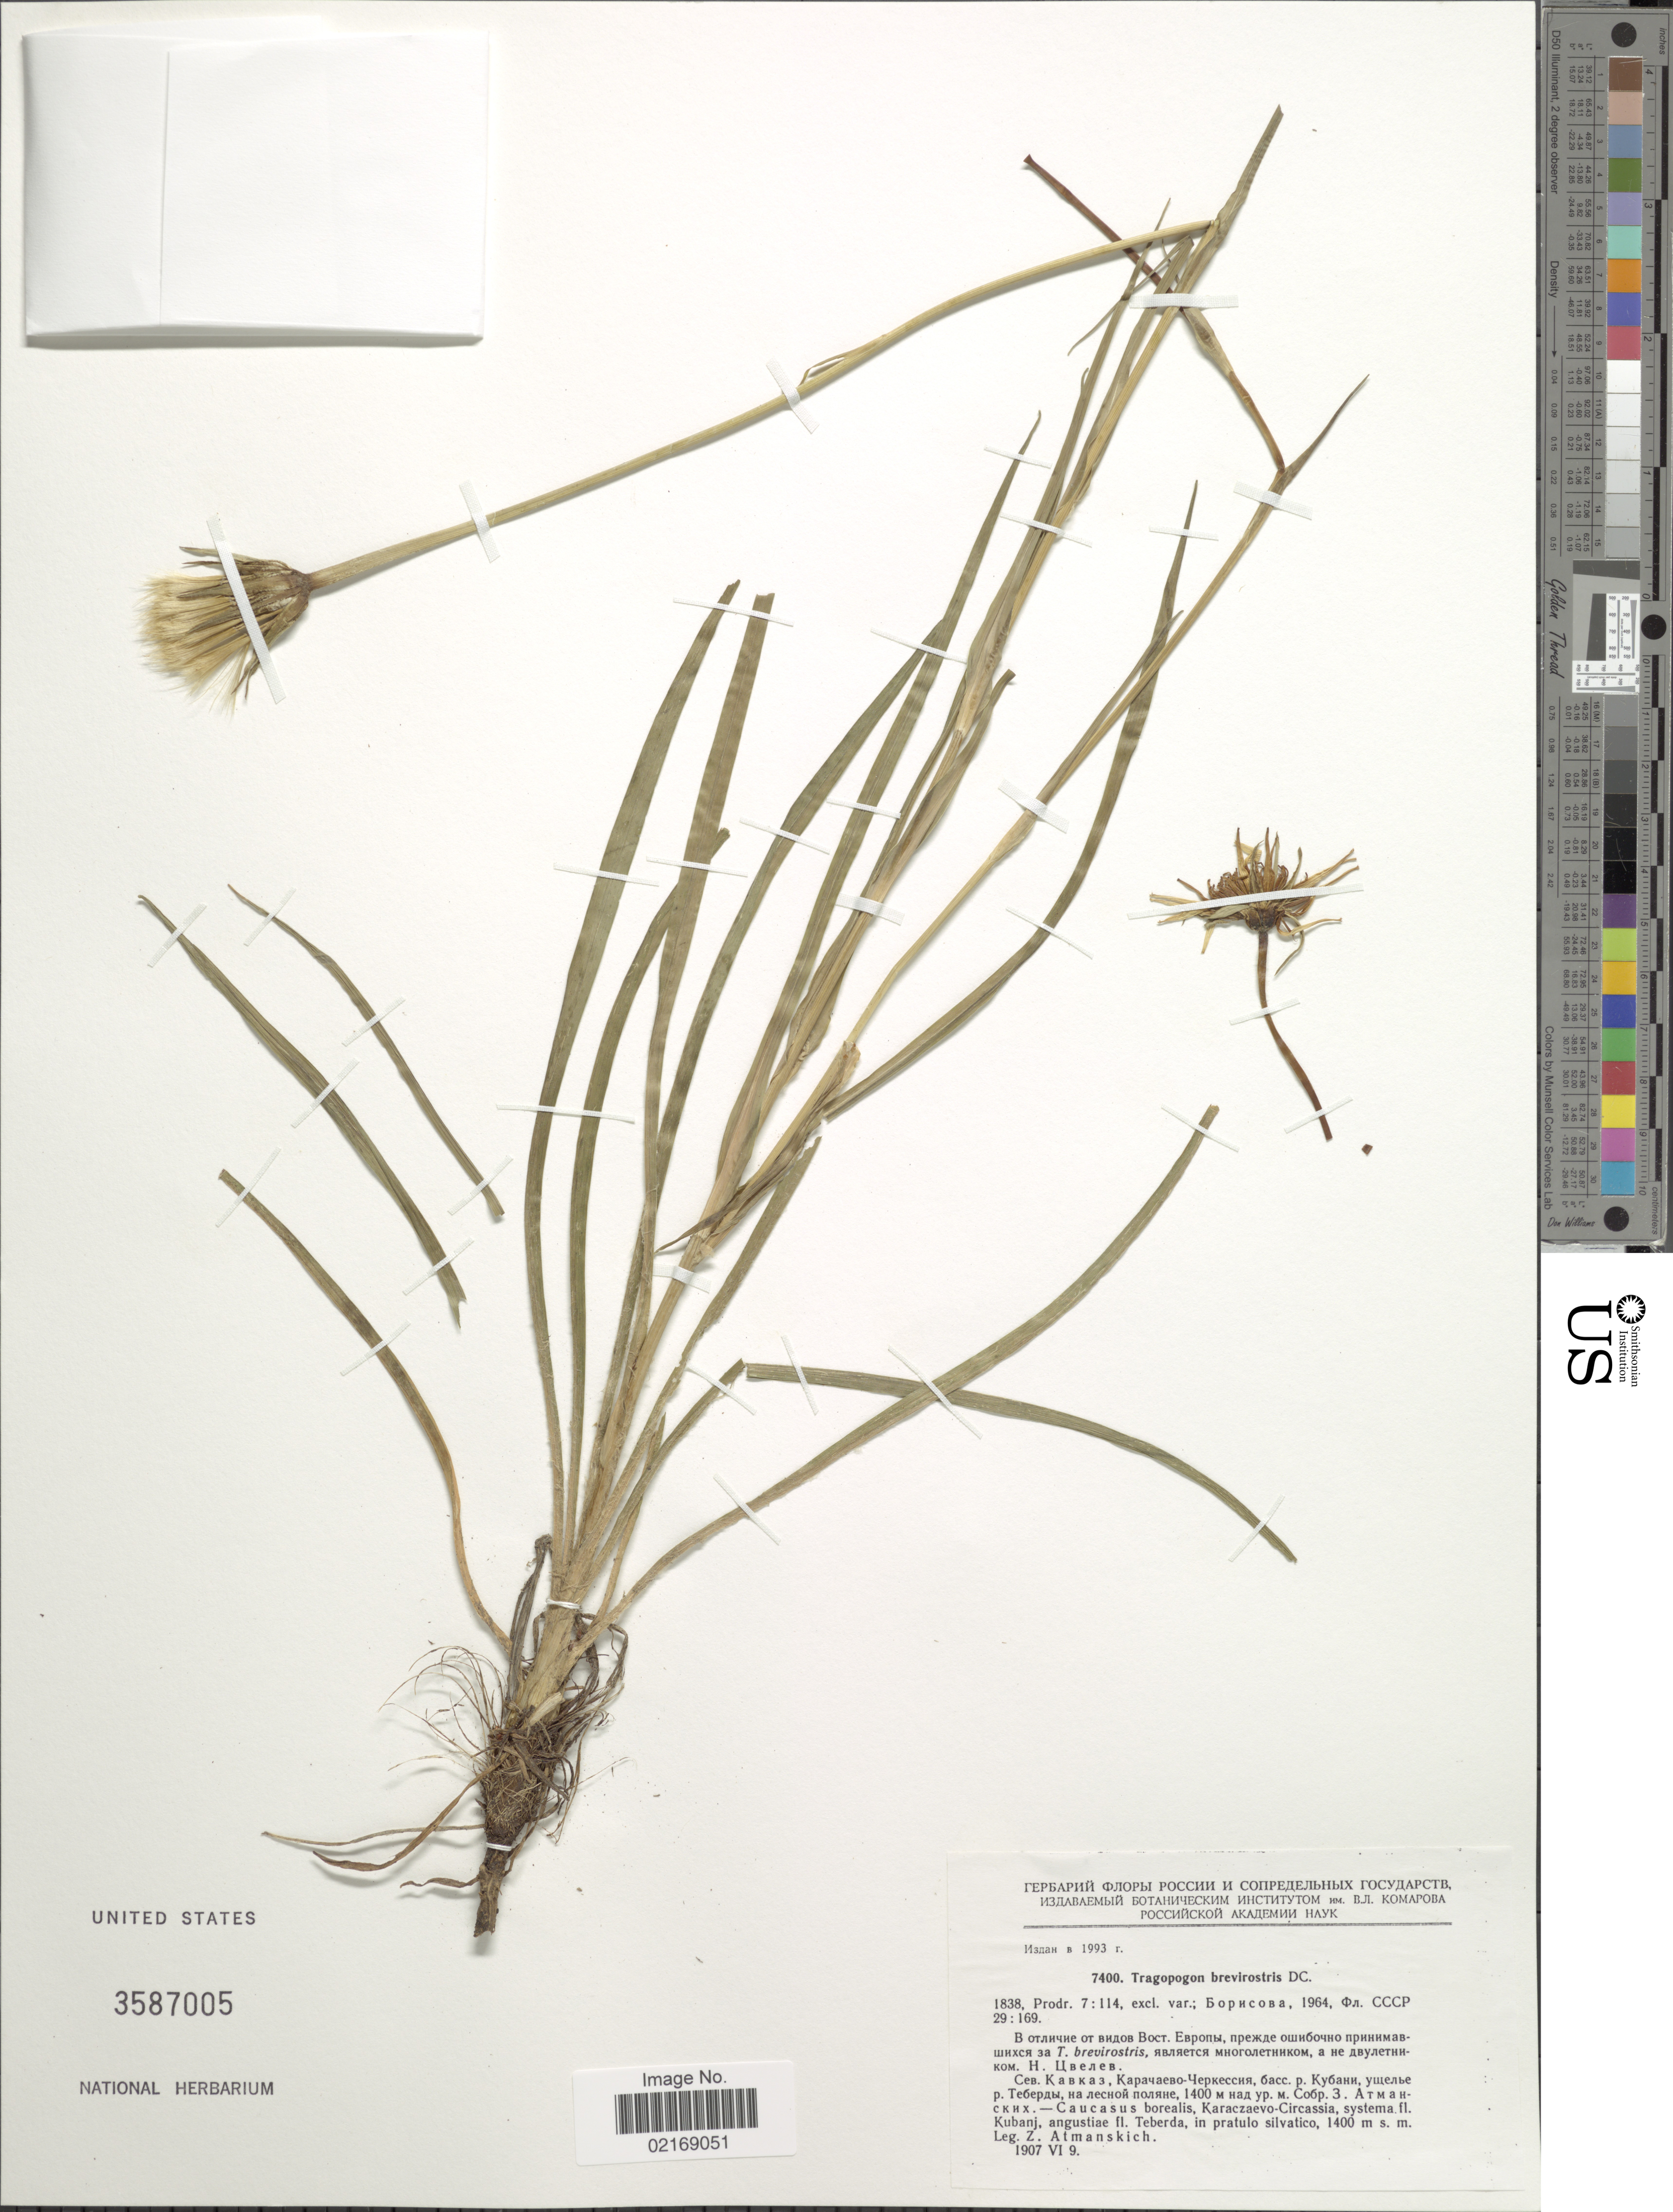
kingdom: Plantae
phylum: Tracheophyta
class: Magnoliopsida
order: Asterales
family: Asteraceae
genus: Tragopogon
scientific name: Tragopogon brevirostris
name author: DC.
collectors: Z. Atmanskich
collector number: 7400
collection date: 1907-06-09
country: Russian Federation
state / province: Karachay-Cherkess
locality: Caucasus borealis, Karaczaevo-Circassia, systema fl. Kubanj, angustiae fl. Teberda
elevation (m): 1400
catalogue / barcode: US 3587005